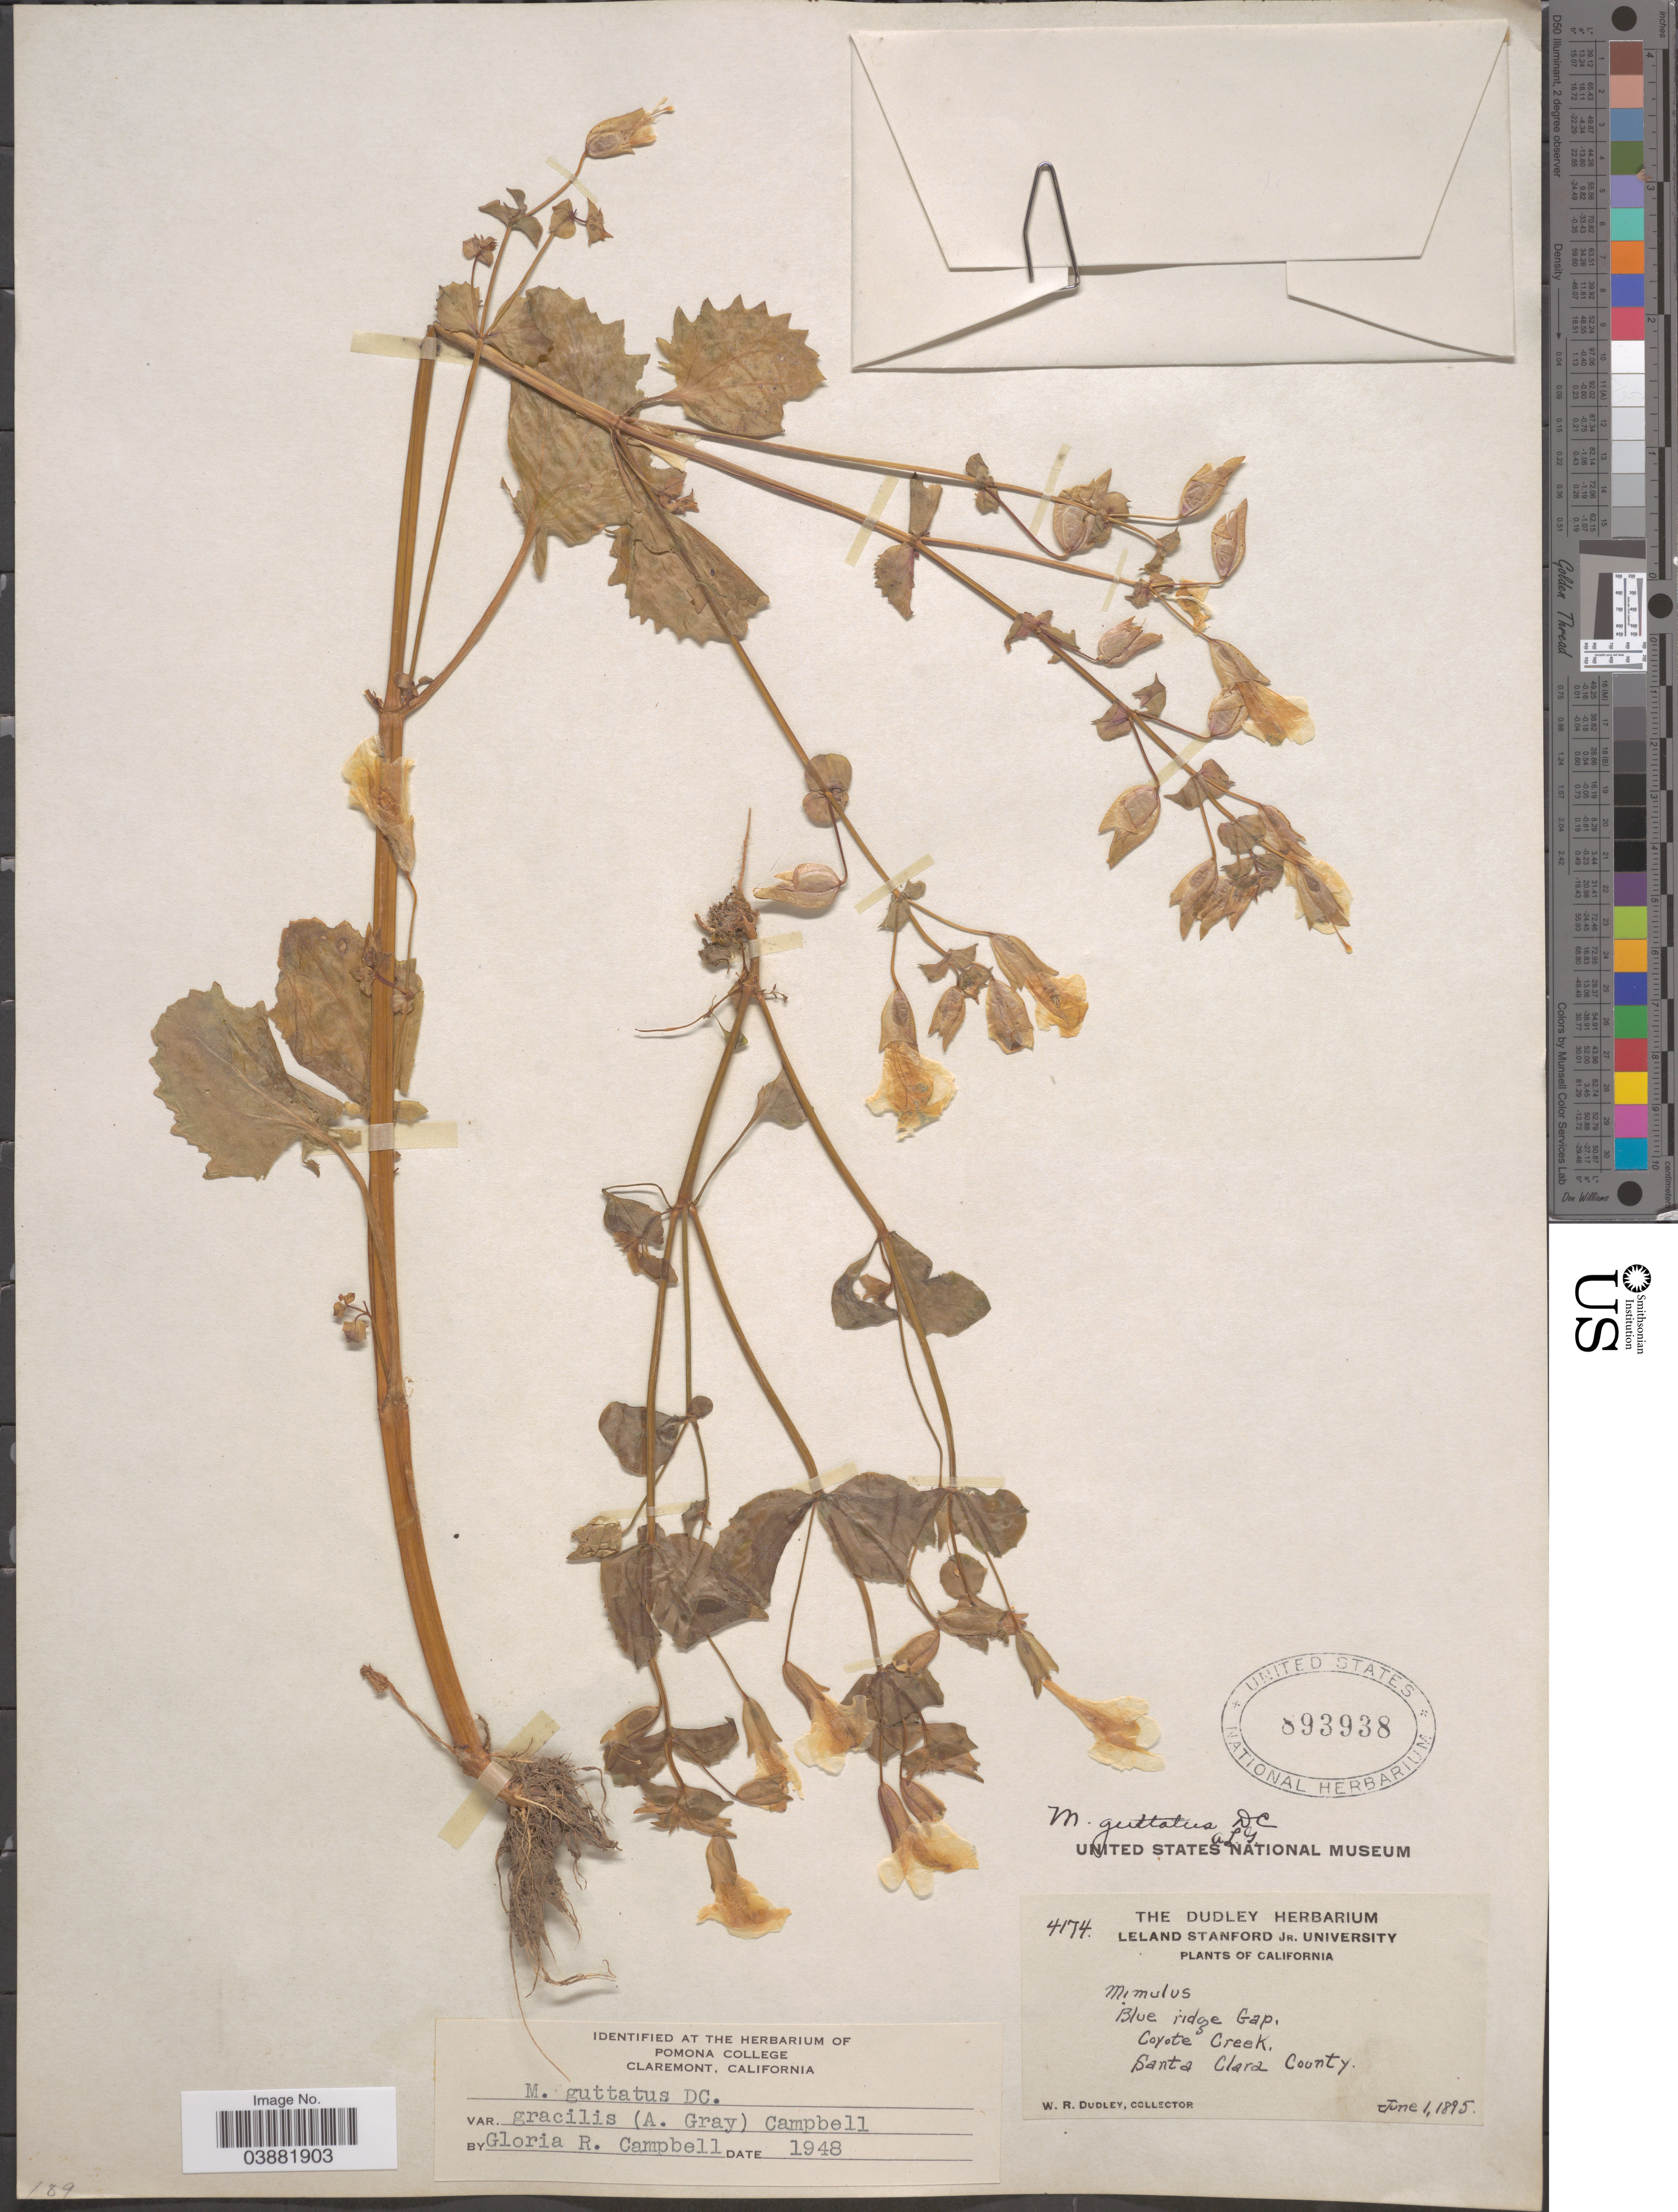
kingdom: Plantae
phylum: Tracheophyta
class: Magnoliopsida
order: Lamiales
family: Phrymaceae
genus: Mimulus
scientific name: Mimulus guttatus var. gracilis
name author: (A. Gray) G.R. Campb.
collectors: W. Dudley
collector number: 4174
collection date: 1895-06-01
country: United States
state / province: California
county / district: Santa Clara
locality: Blue ridge Gap. Coyote Creek. Santa Clara County.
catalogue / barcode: US 893938